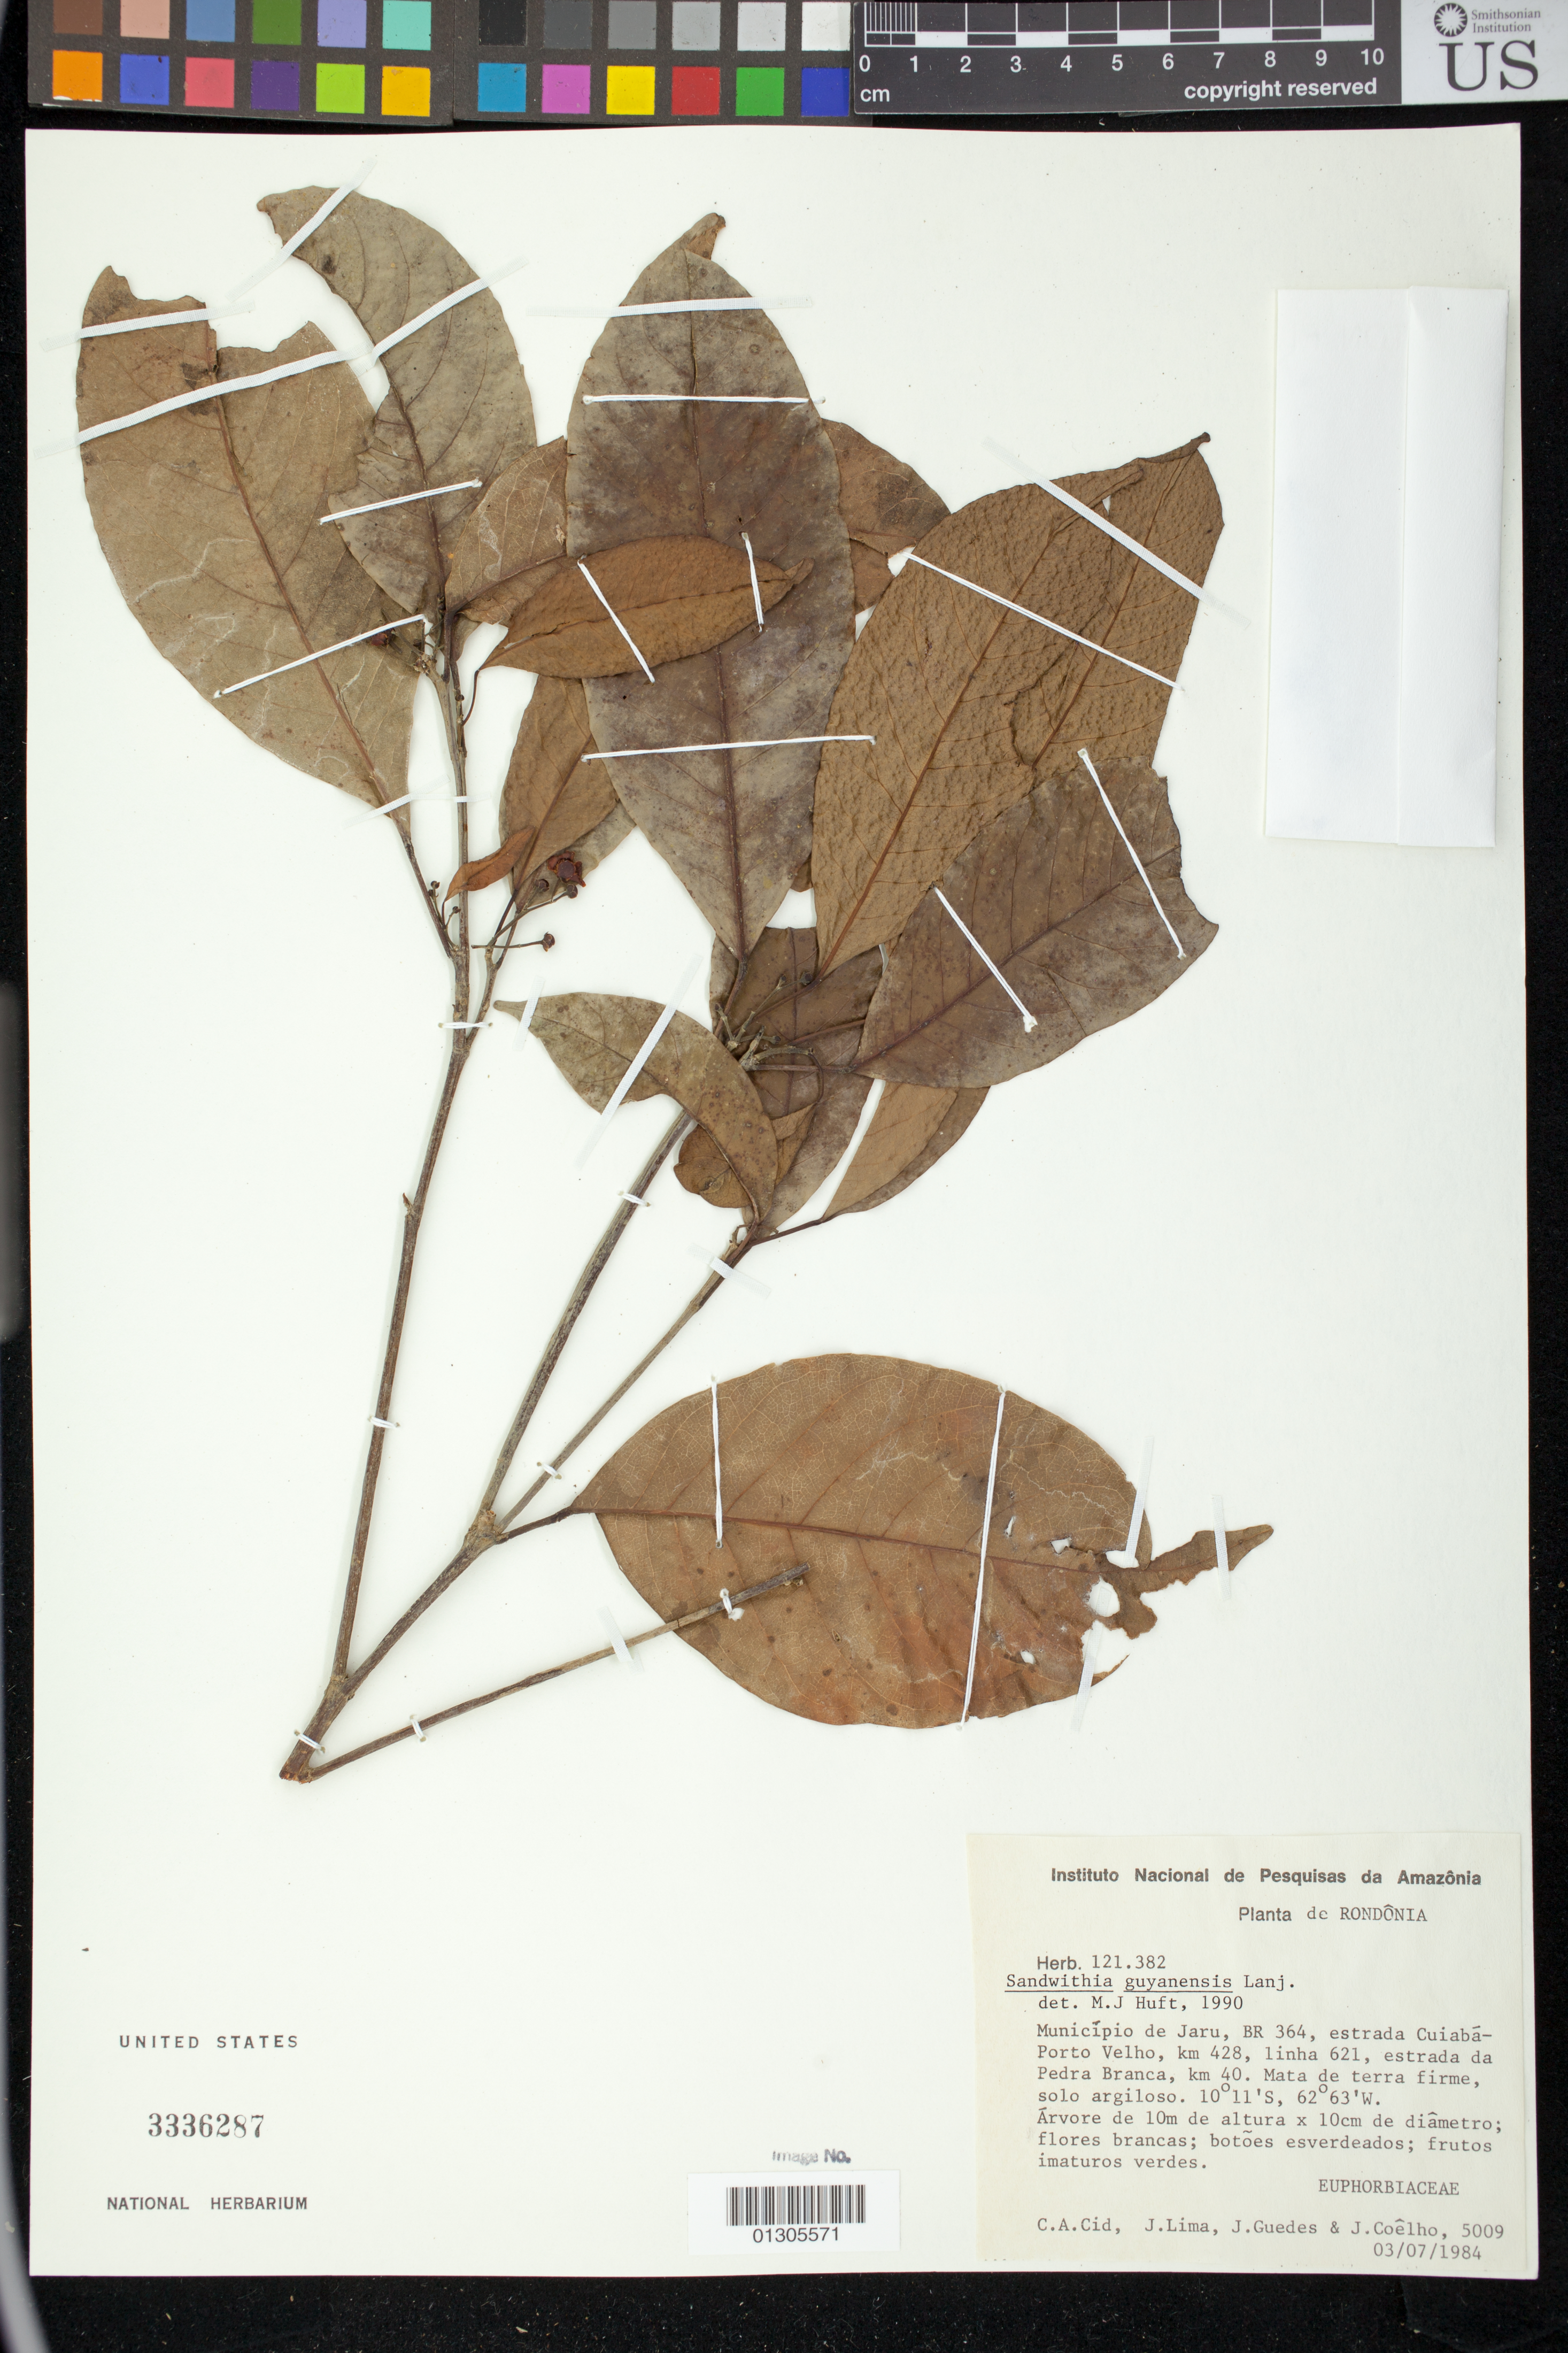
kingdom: Plantae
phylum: Tracheophyta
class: Magnoliopsida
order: Malpighiales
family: Euphorbiaceae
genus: Sagotia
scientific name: Sagotia racemosa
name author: Baill.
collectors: C. A. Cid Ferreira, J. Lima, J. Guedes & J. Coelho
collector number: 5009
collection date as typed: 03 Jul 1984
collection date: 1984-07-03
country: Brazil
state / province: Rondônia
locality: Jaru, cuiab-porto velho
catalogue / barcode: US 3336287